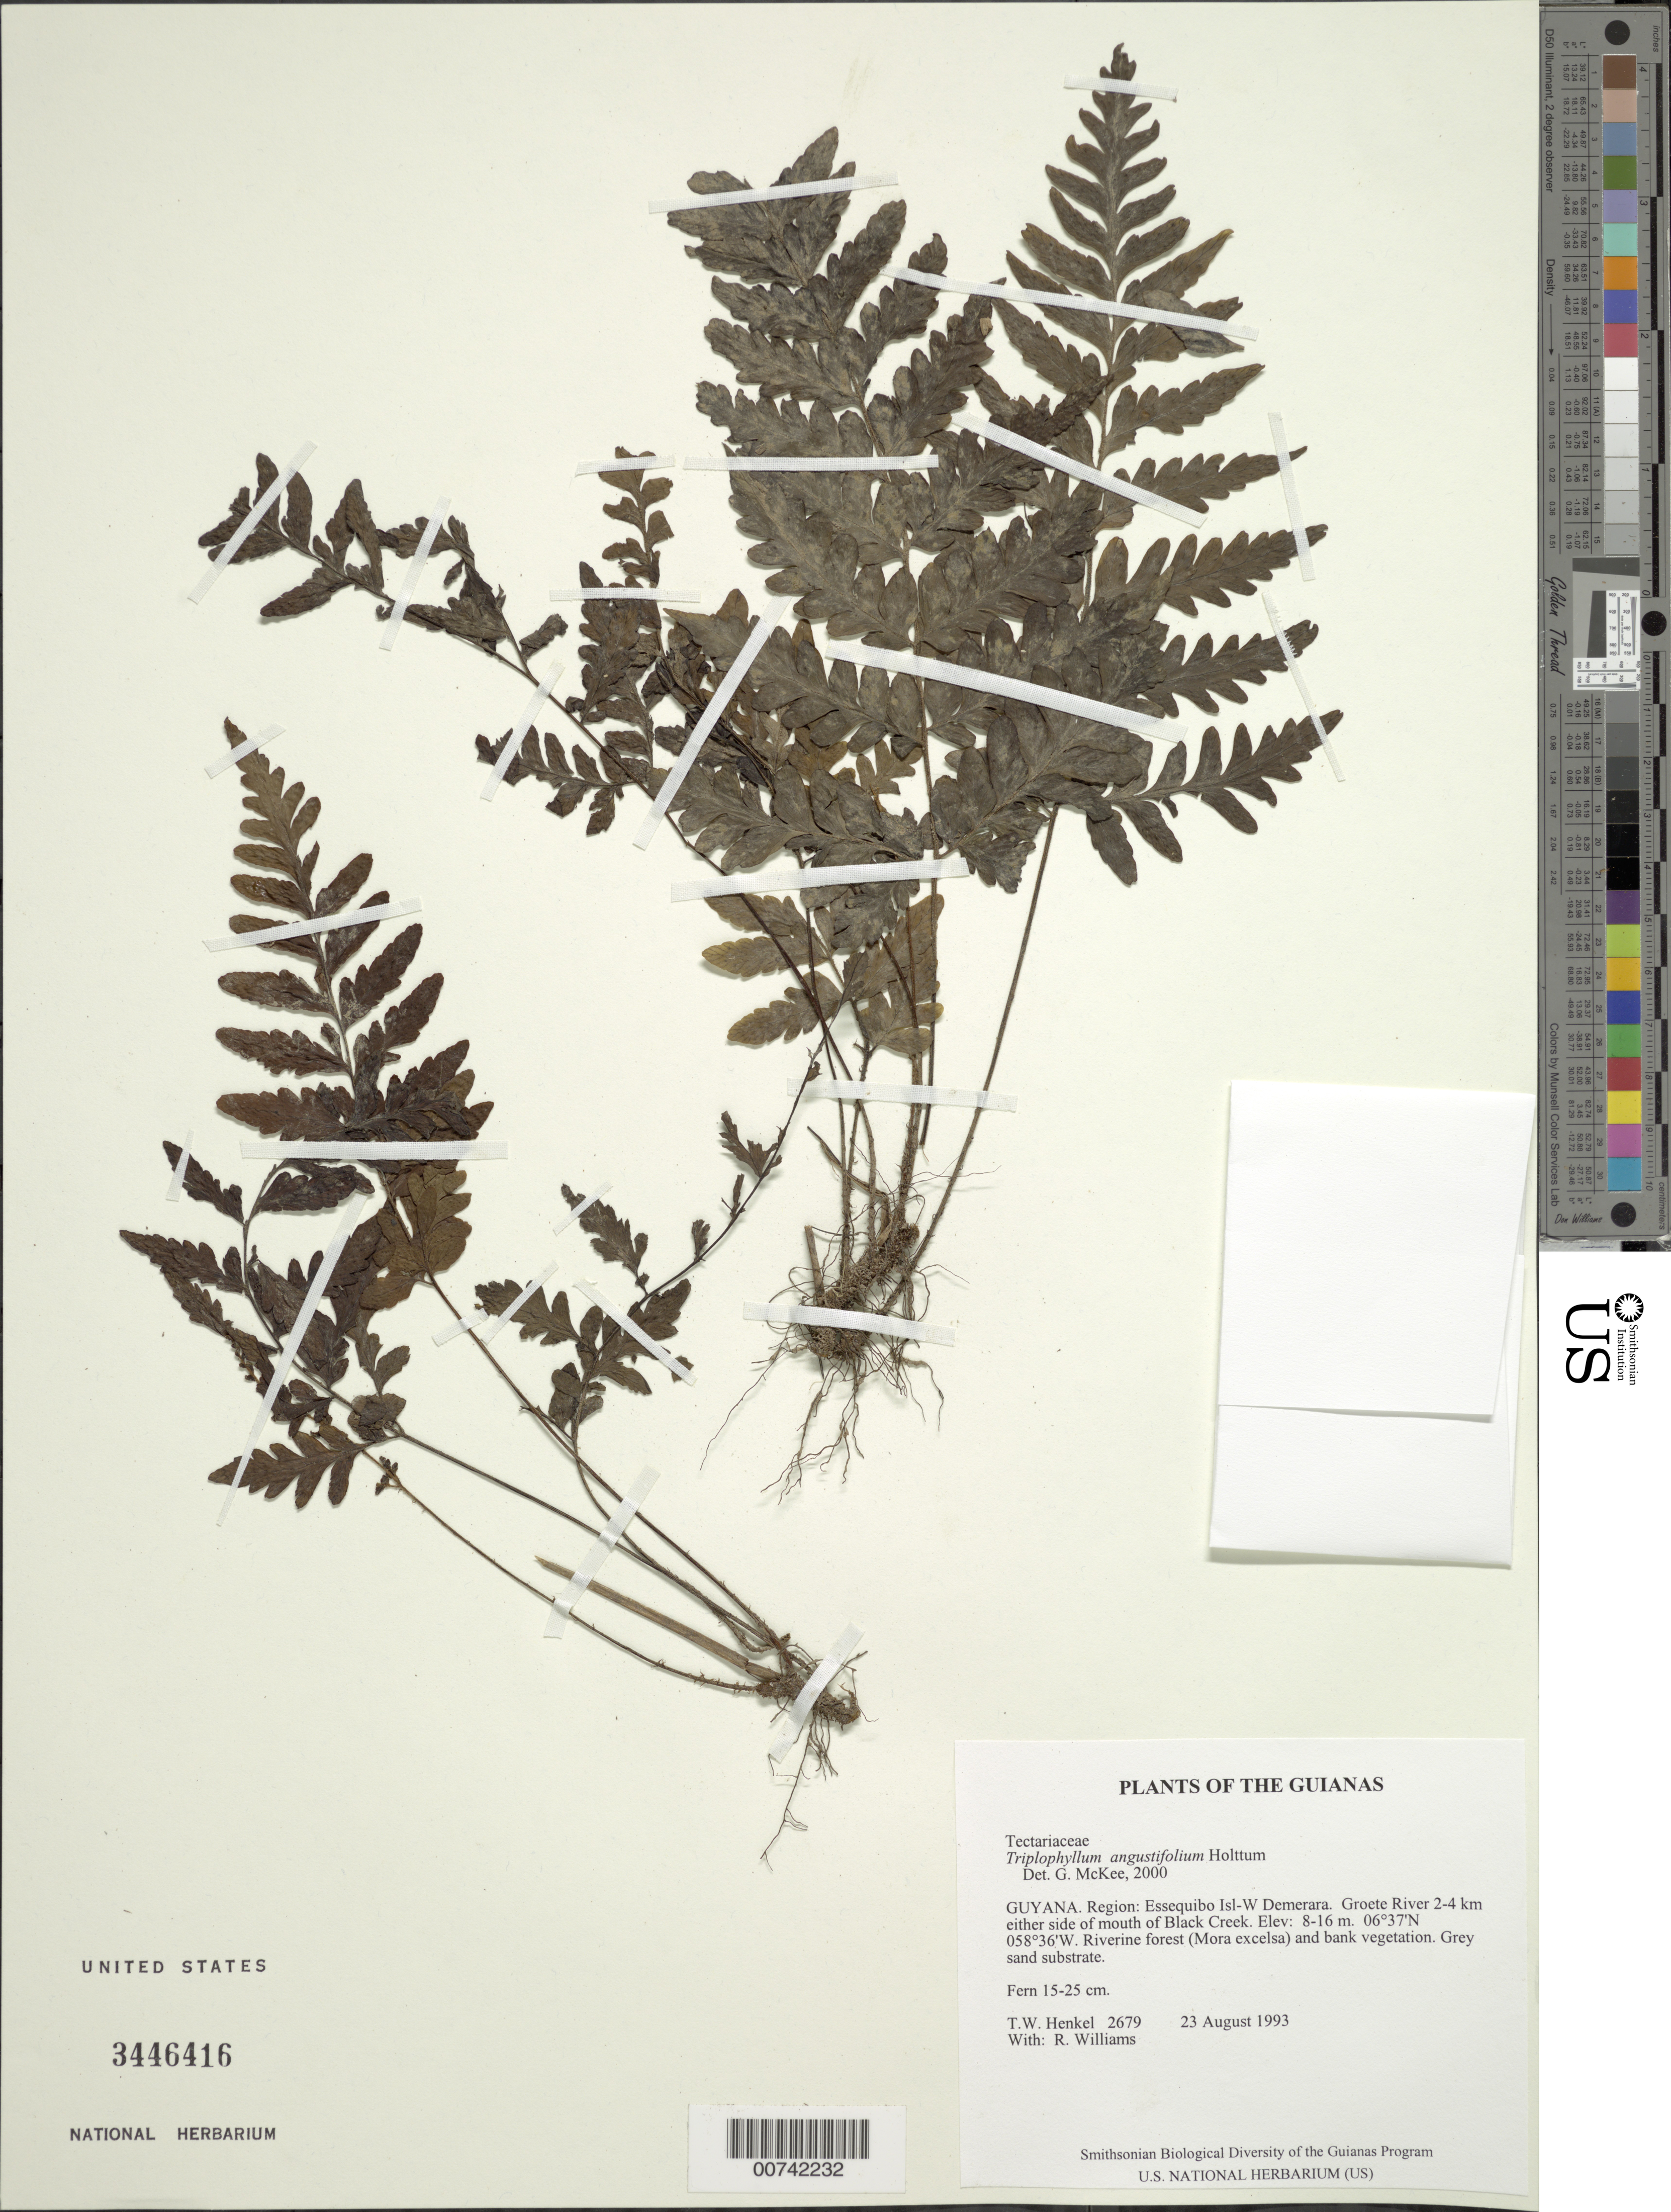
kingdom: Plantae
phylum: Tracheophyta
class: Polypodiopsida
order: Polypodiales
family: Tectariaceae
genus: Triplophyllum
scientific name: Triplophyllum angustifolium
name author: Holttum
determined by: McKee, G. S., (US), NMNH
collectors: T. Henkel & R. Williams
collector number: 2679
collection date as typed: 23 August 1993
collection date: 1993-08-23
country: Guyana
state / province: Essequibo Isl-W. Demerara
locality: Groete River 2-4 km either side of mouth of Black Creek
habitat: Riverine forest (Mora excelsa) and bank vegetation. Grey sand substrate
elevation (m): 8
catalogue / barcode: US 3446416